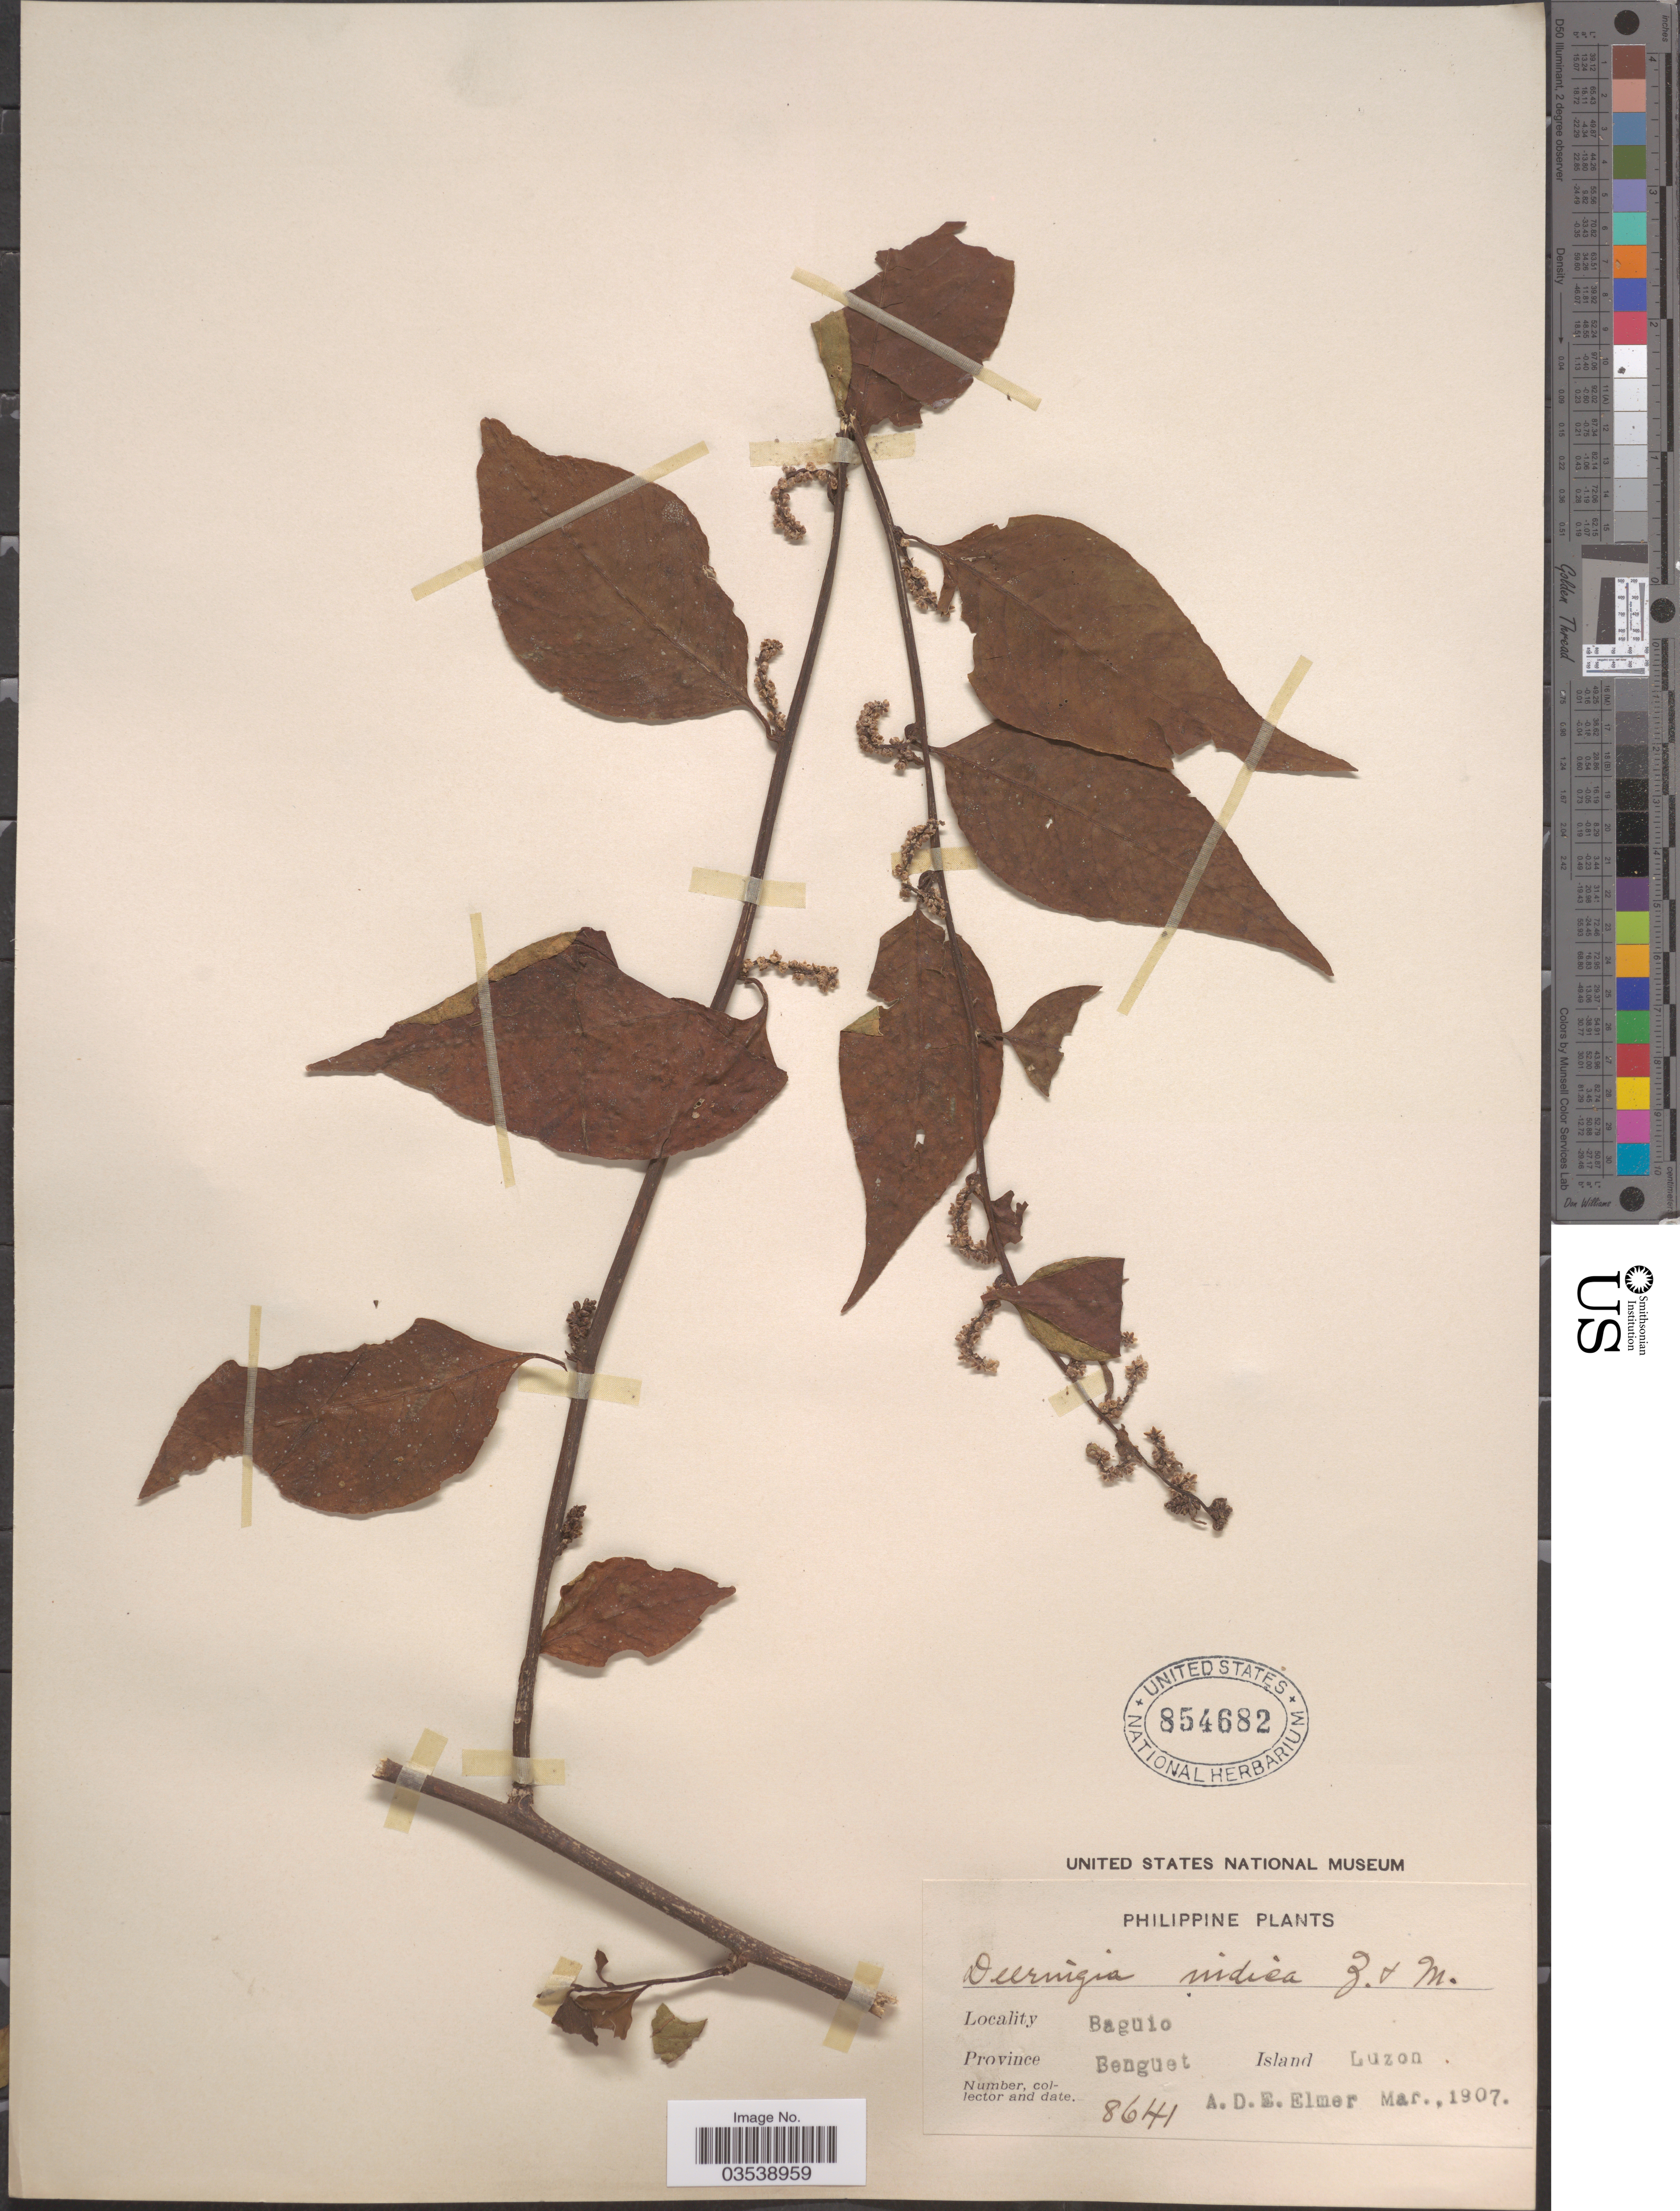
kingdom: Plantae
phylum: Tracheophyta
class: Magnoliopsida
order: Caryophyllales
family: Amaranthaceae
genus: Deeringia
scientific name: Deeringia polysperma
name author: (Roxb.) Moq.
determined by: Strong, Mark T., (BOT), Smithsonian Institution - National Museum of Natural History (UNITED STATES)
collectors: A. D. E. Elmer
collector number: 8641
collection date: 1907-03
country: Philippines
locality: Baguio. Province Benguet. Island Luzon.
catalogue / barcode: US 854682